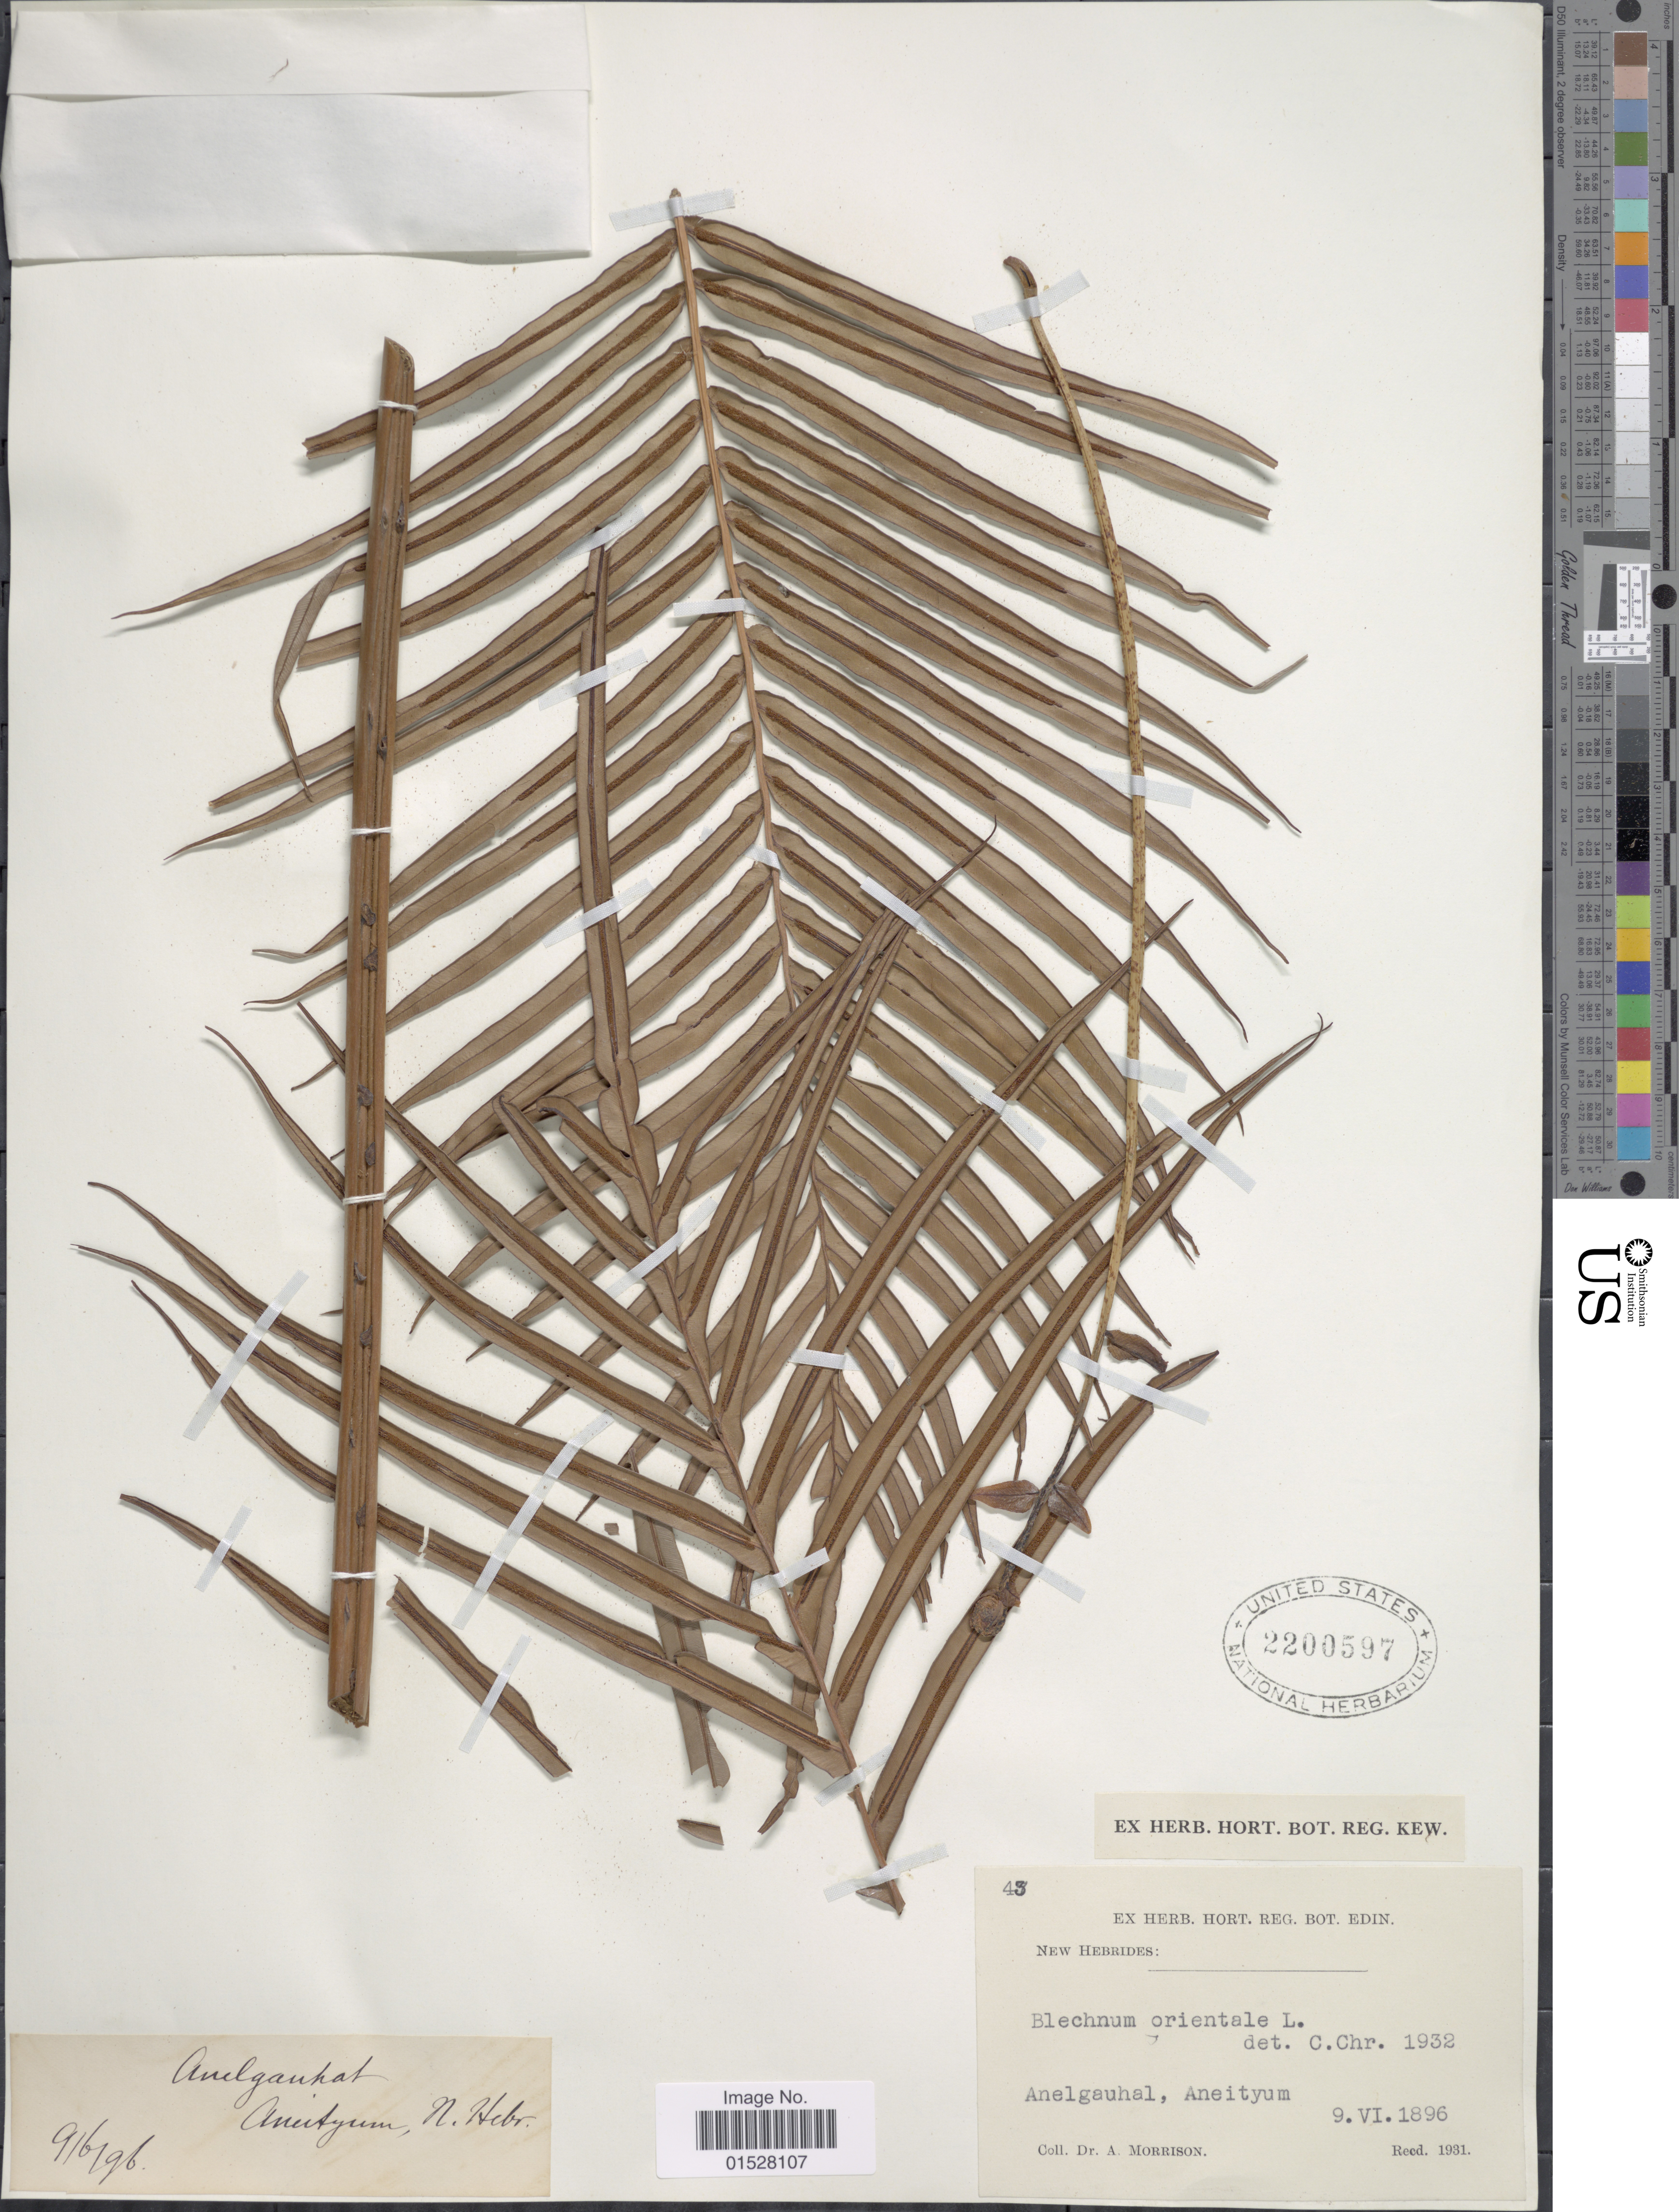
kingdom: Plantae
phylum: Tracheophyta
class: Polypodiopsida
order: Polypodiales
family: Blechnaceae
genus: Blechnum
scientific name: Blechnum orientale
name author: L.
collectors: A. Morrison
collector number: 43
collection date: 1896-06-09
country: Vanuatu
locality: New Hebrides: Anelgauhal, Aneityum.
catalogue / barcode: US 2200597